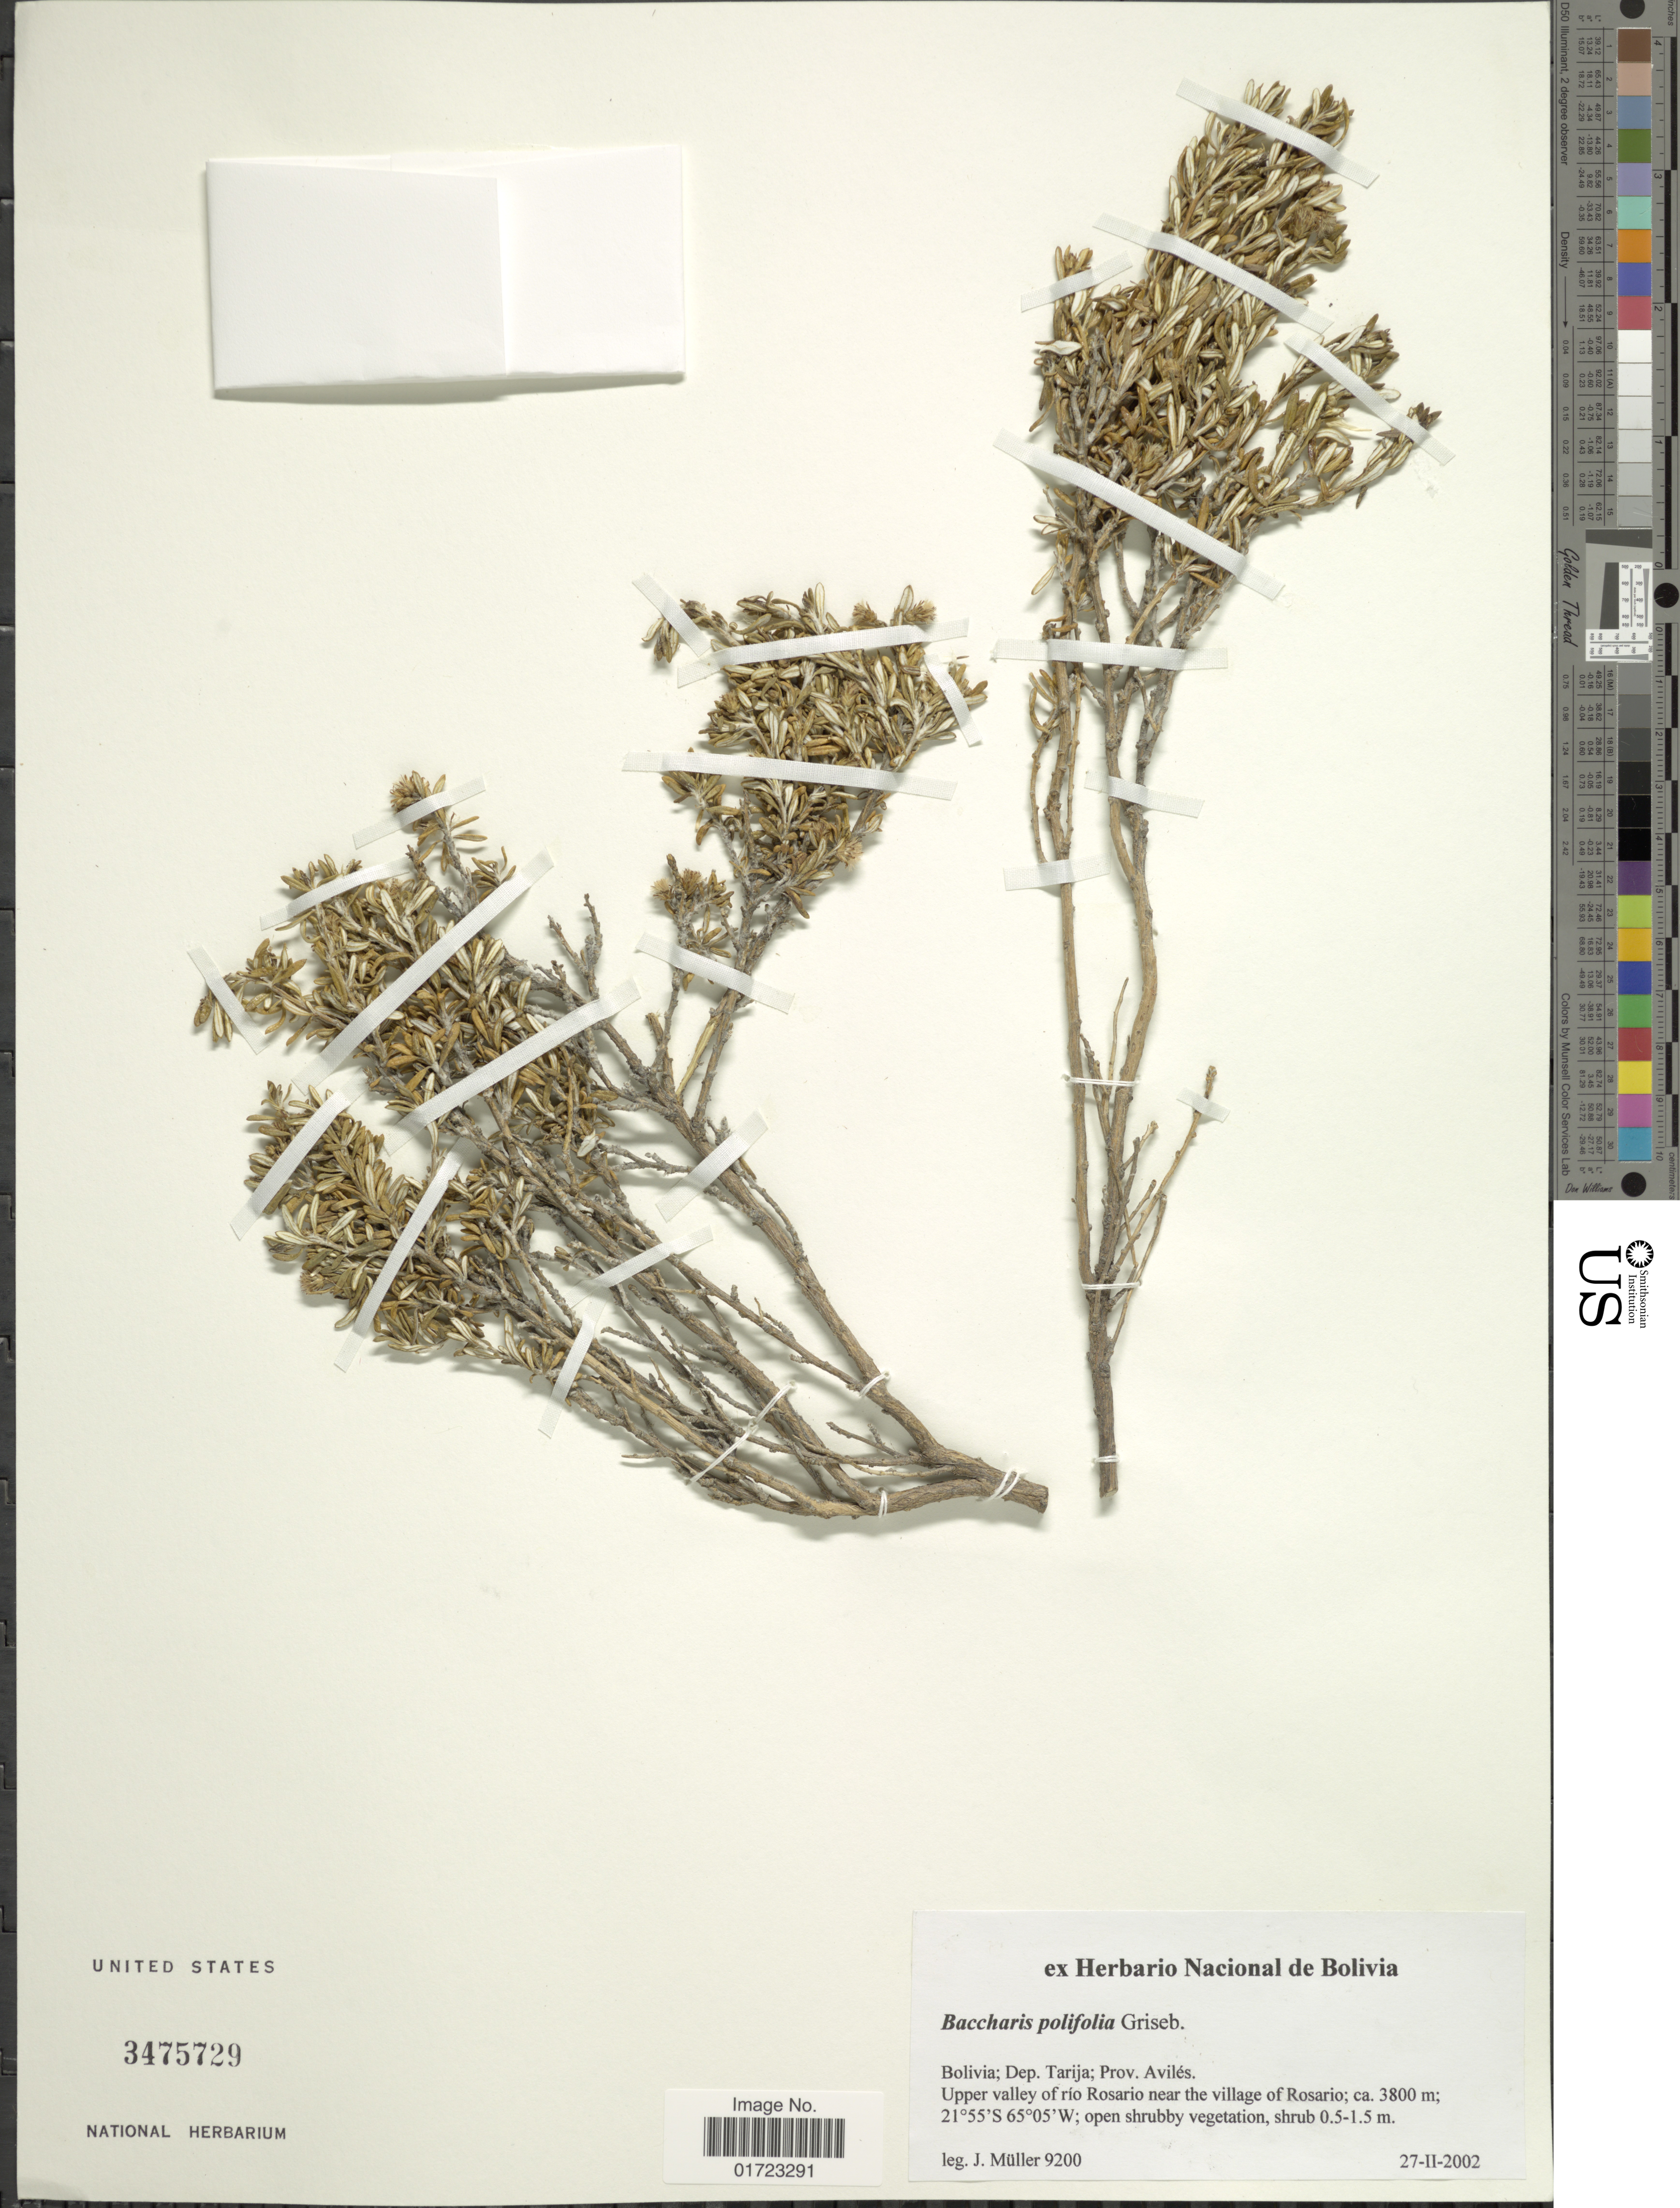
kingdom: Plantae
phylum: Tracheophyta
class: Magnoliopsida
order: Asterales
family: Asteraceae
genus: Baccharis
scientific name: Baccharis polifolia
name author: Griseb.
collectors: J. Müller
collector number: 9200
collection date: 2002-02-27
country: Bolivia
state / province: Tarija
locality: Bolivia, Dep. Tarija; Prov. Aviles.Upper valley of rio Rosario near the village of Rosario.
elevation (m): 3800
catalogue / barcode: US 3475729